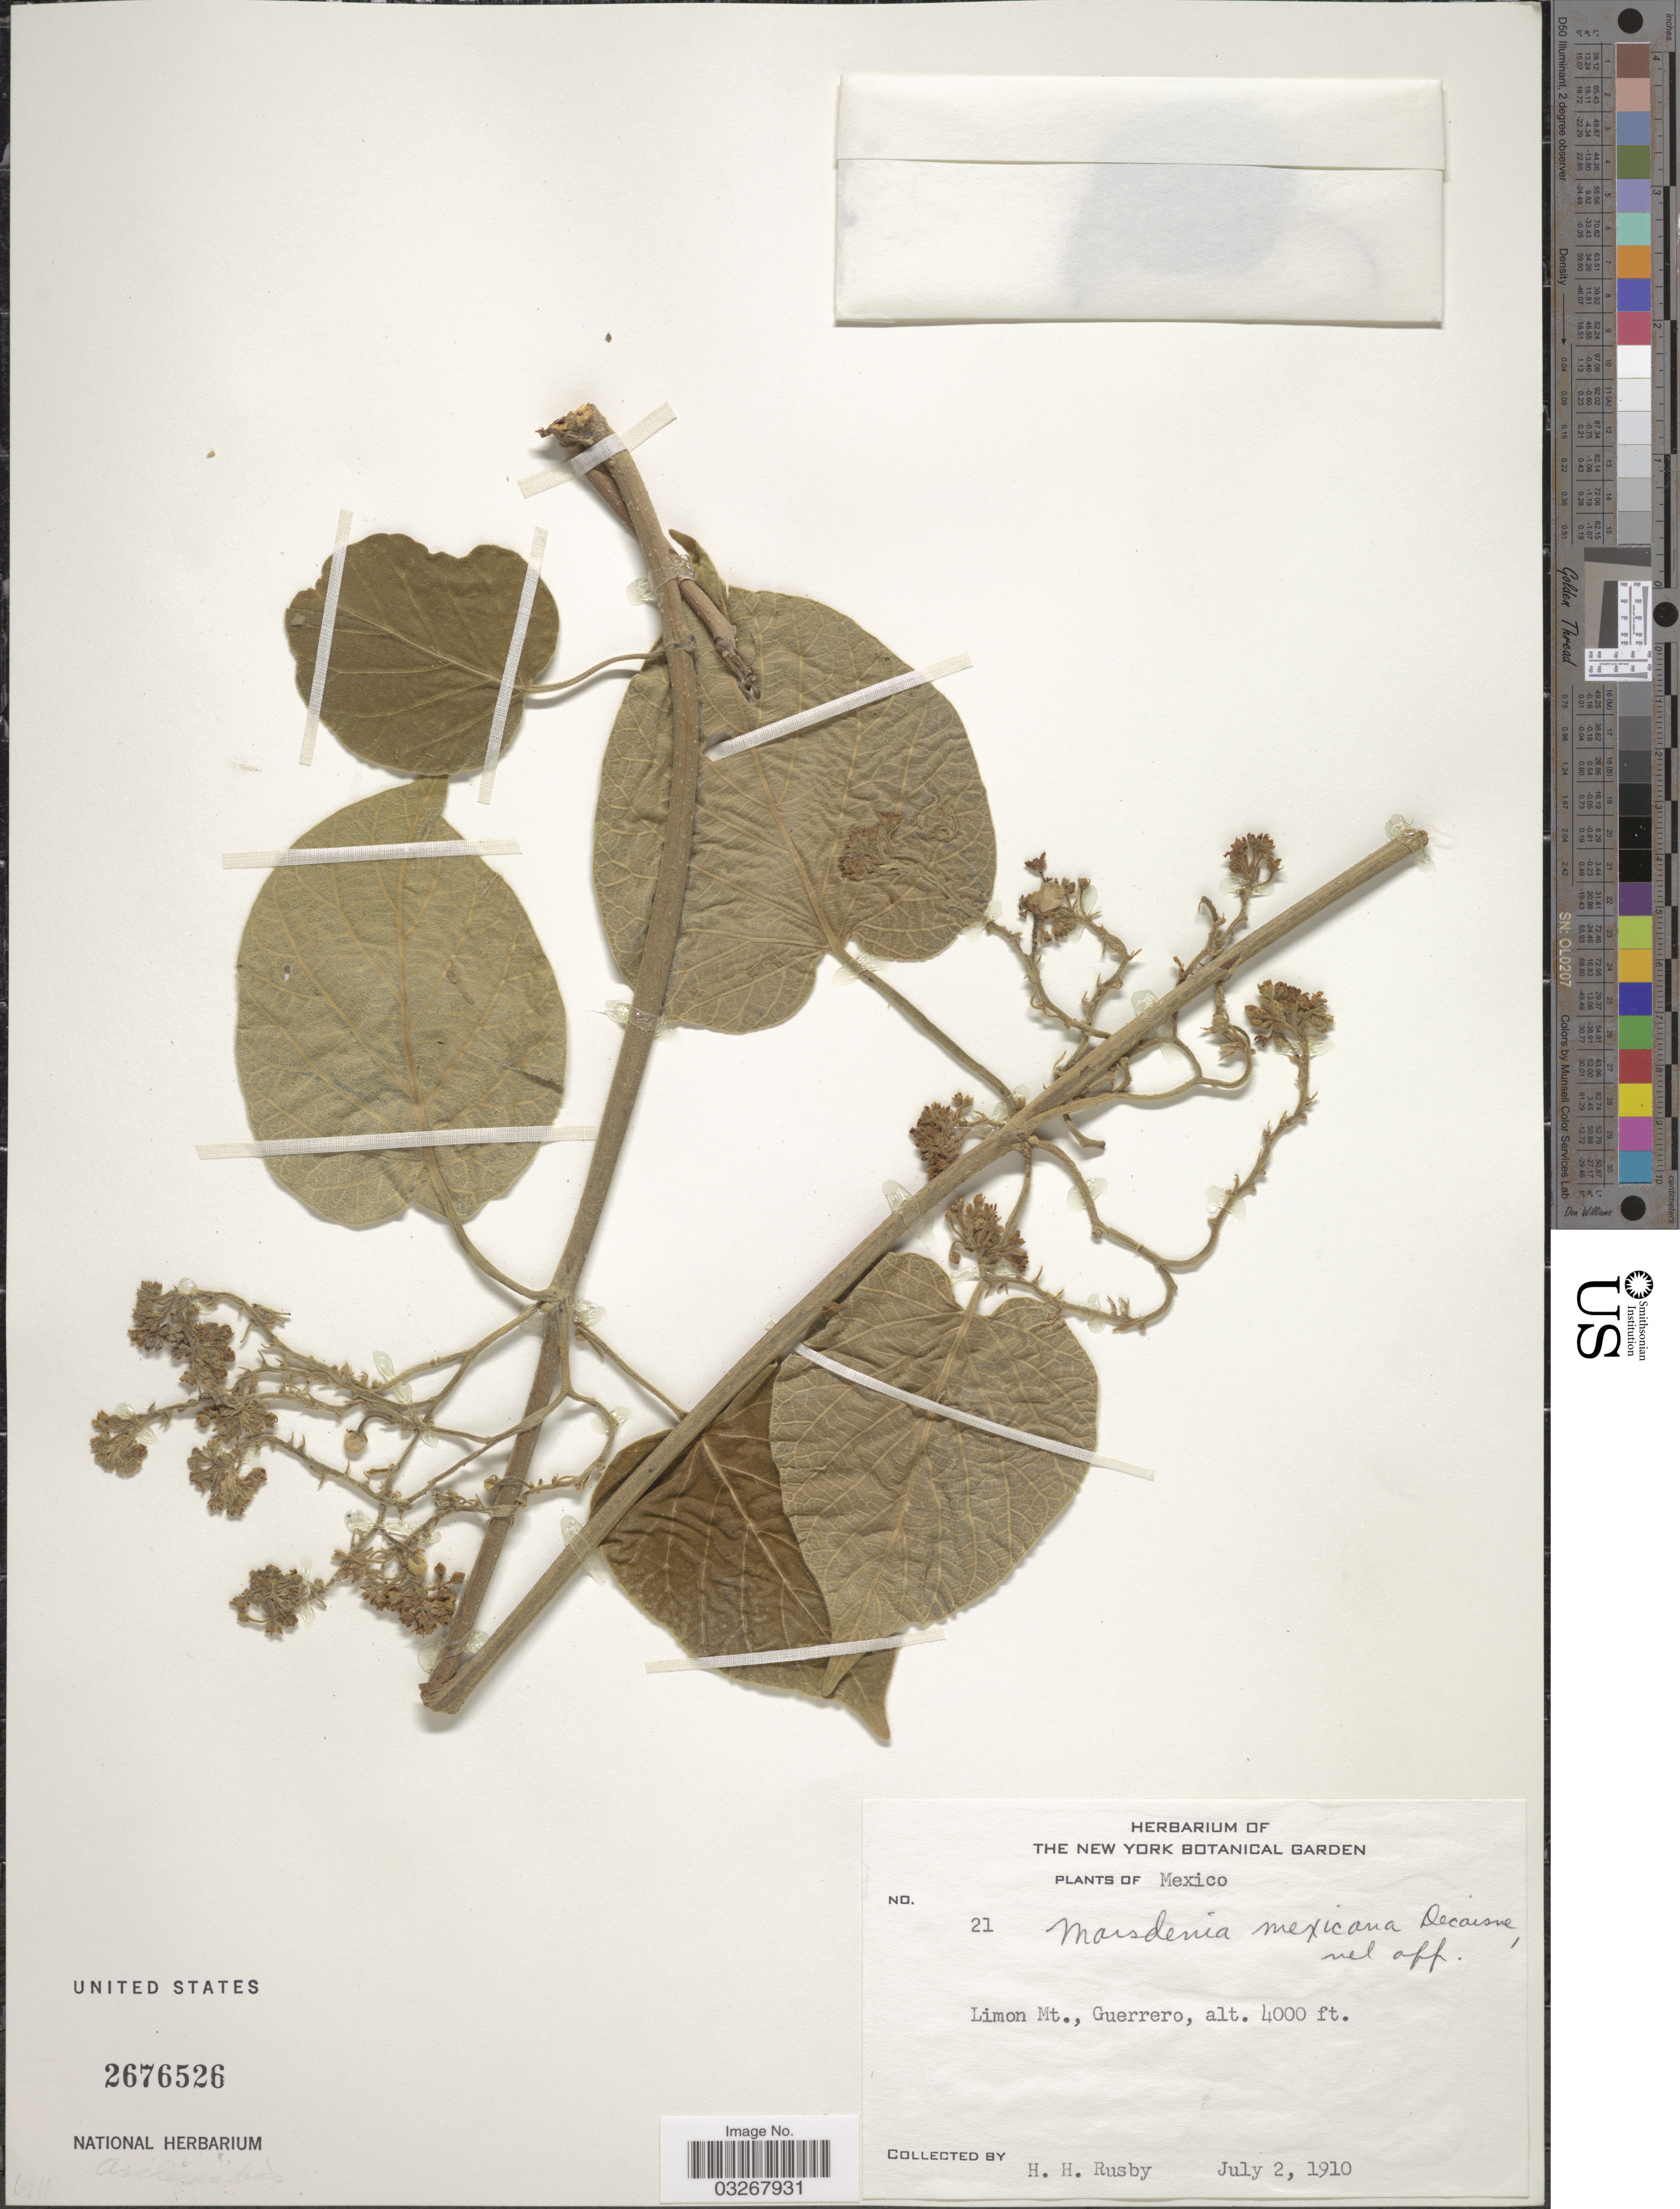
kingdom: Plantae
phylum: Tracheophyta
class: Magnoliopsida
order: Gentianales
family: Apocynaceae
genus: Marsdenia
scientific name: Marsdenia mexicana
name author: Decne.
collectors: H. H. Rusby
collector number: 21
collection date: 1910-07-02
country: Mexico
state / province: Guerrero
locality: Limon Mt.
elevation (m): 1219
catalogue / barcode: US 2676526